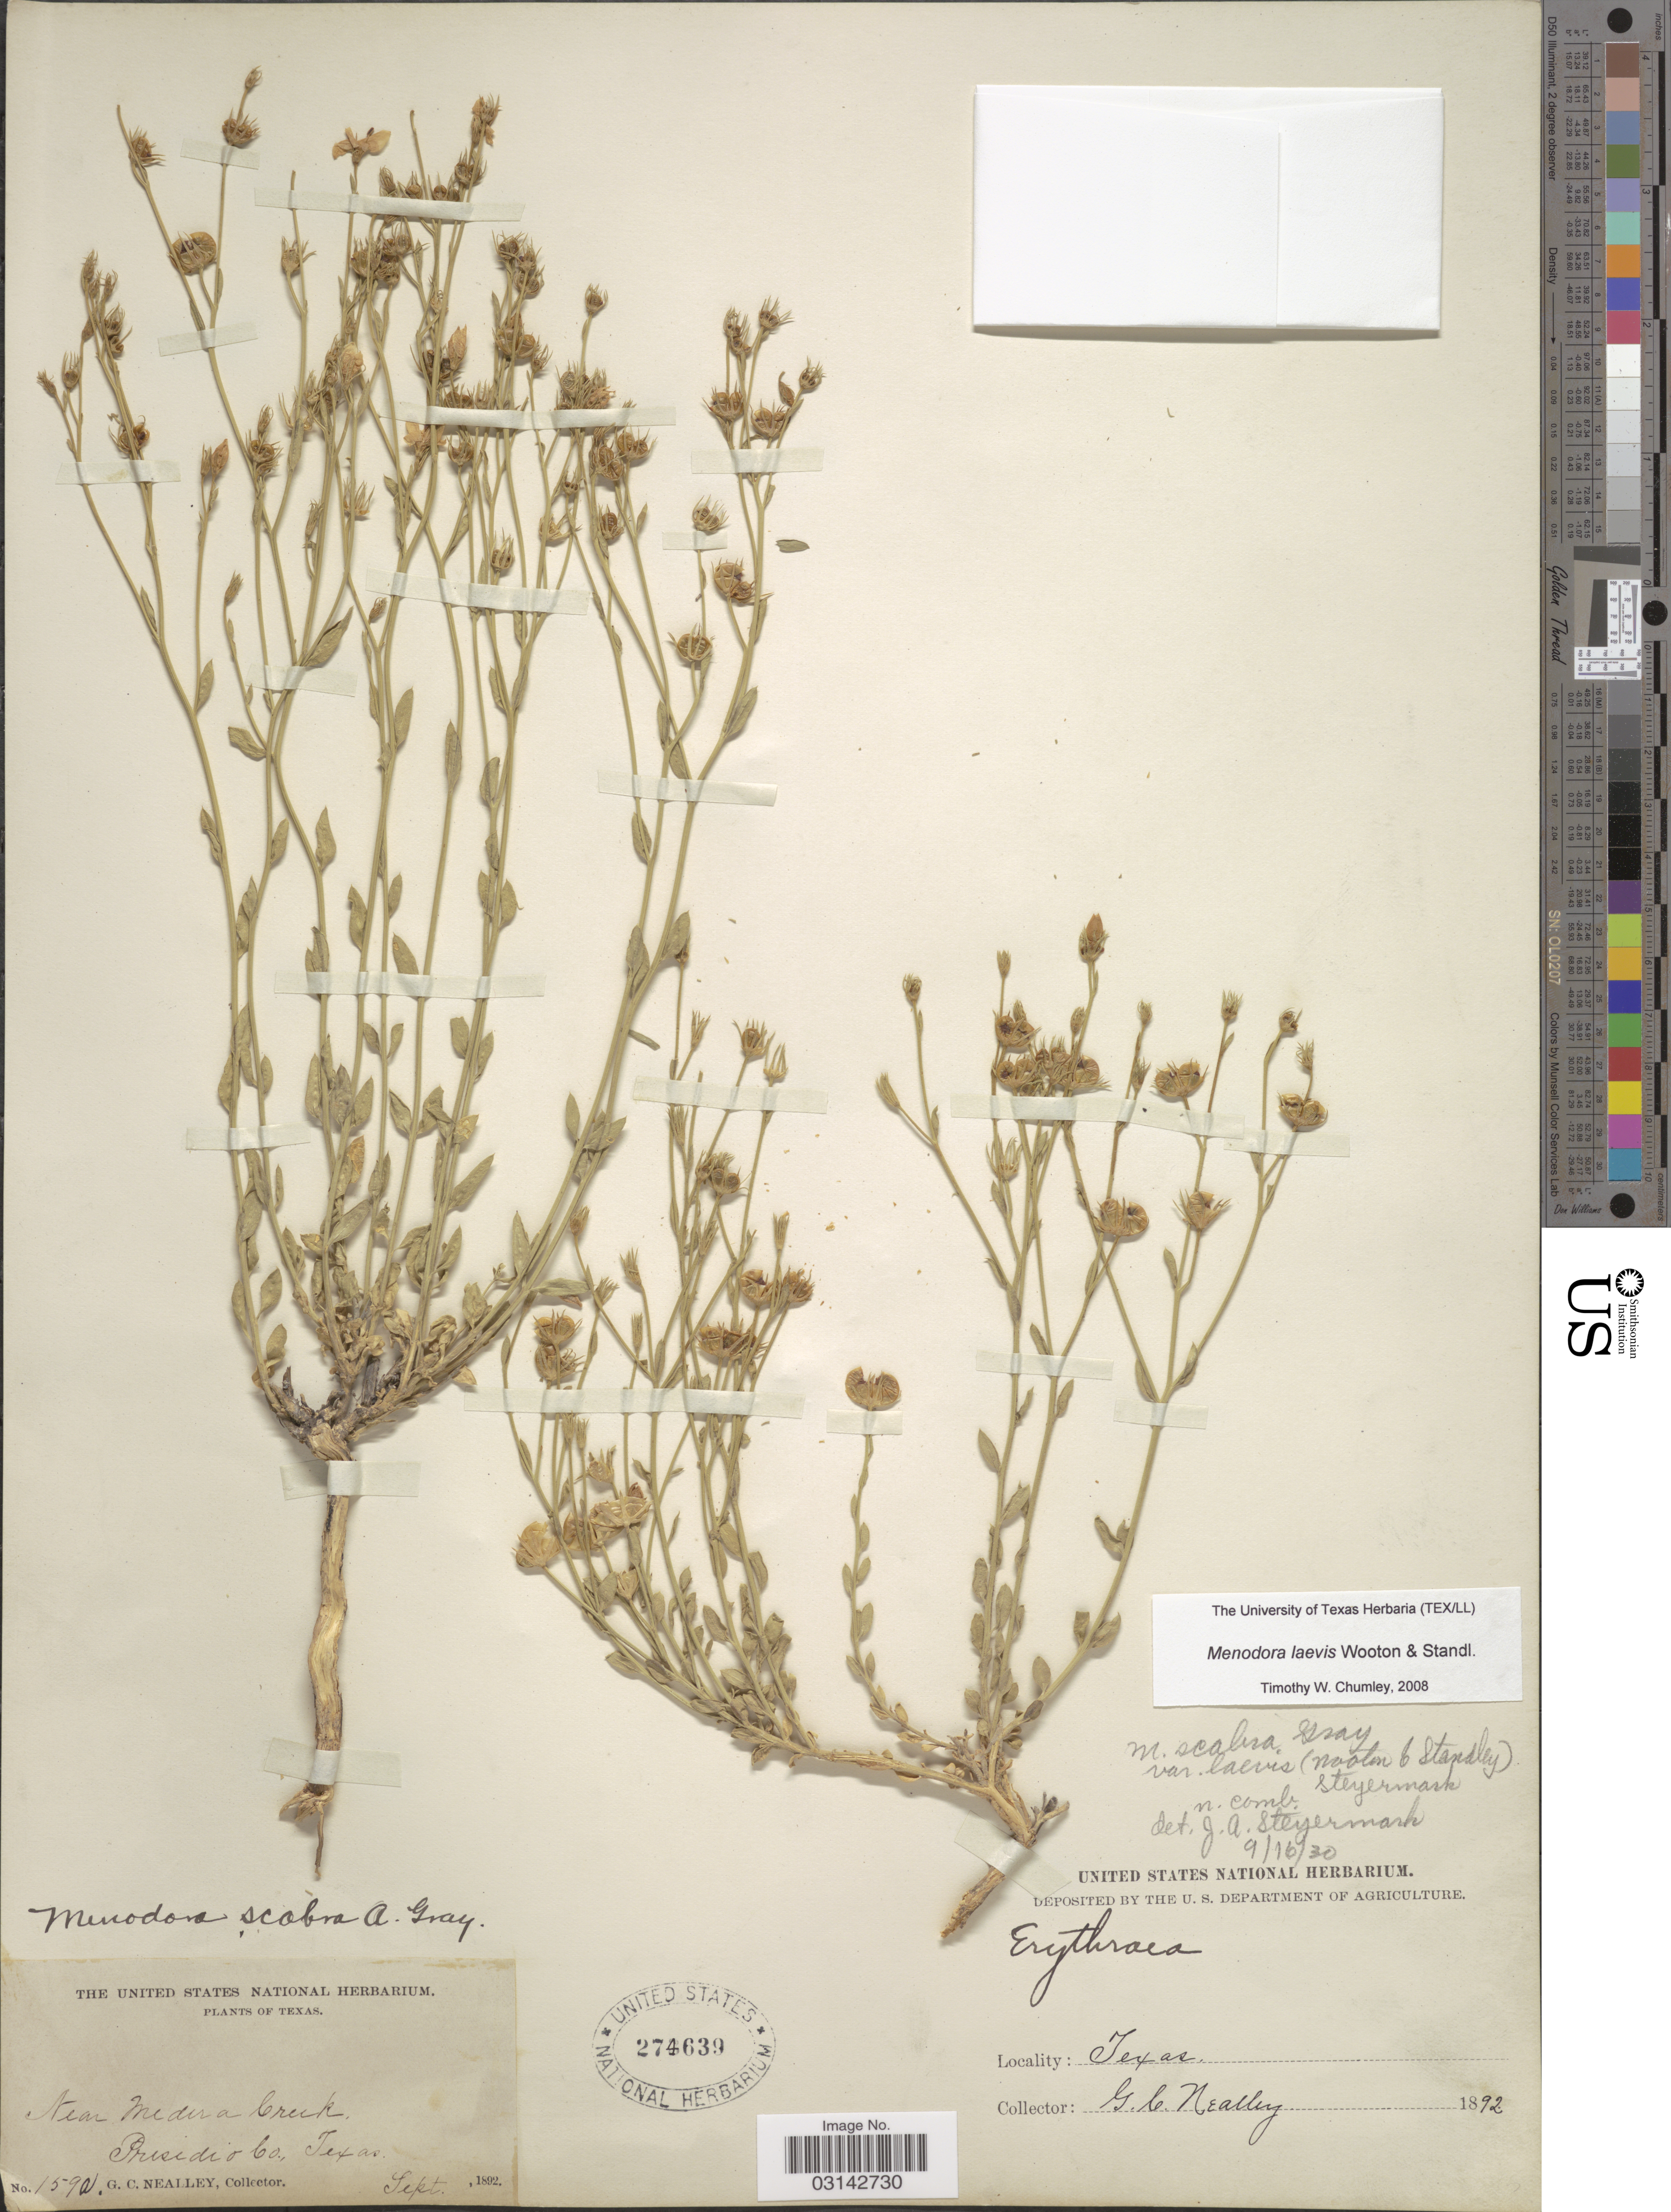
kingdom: Plantae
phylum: Tracheophyta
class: Magnoliopsida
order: Lamiales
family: Oleaceae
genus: Menodora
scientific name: Menodora laevis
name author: Wooton & Standl.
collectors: G. C. Nealley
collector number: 159a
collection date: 1892-09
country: United States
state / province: Texas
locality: Near Medera Creek, Presidio Co.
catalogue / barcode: US 274639